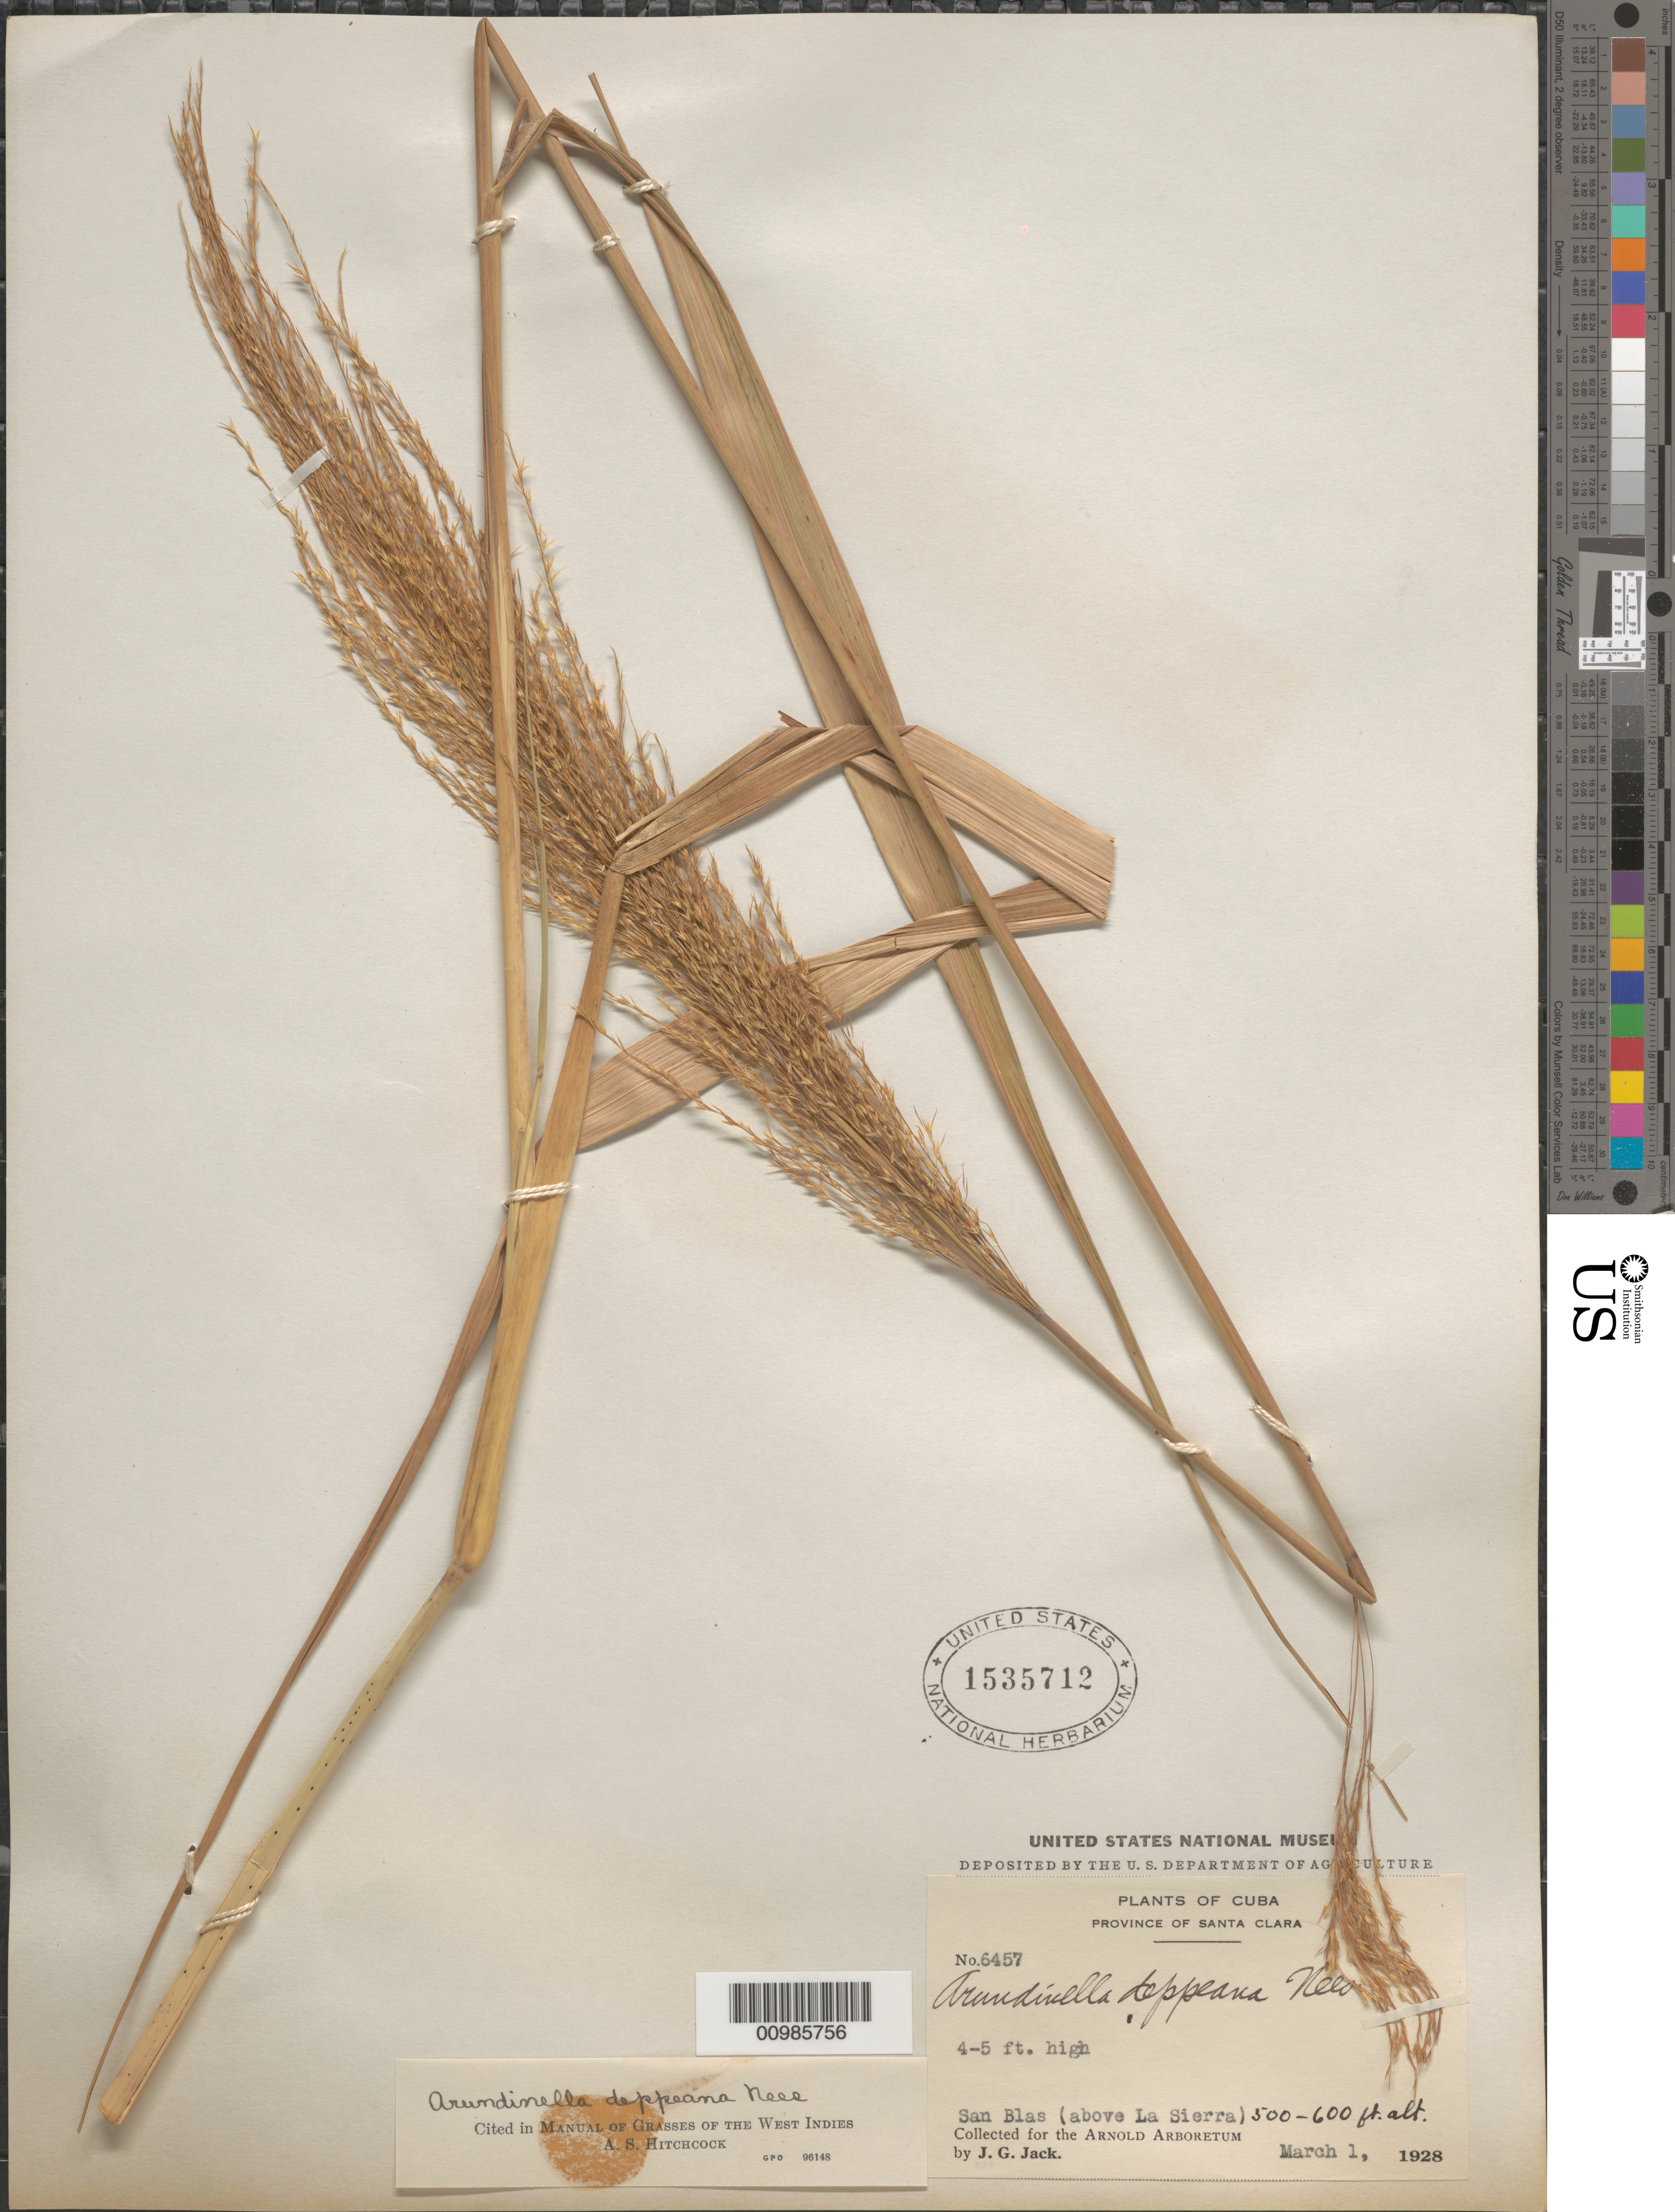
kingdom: Plantae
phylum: Tracheophyta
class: Liliopsida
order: Poales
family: Poaceae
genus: Arundinella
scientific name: Arundinella deppeana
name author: Nees ex Steud.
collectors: J. G. Jack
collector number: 6457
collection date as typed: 01 Mar 1928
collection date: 1928-03-01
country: Cuba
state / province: Villa Clara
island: Cuba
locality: San Blas, above La Sierra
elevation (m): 152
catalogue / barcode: US 1535712